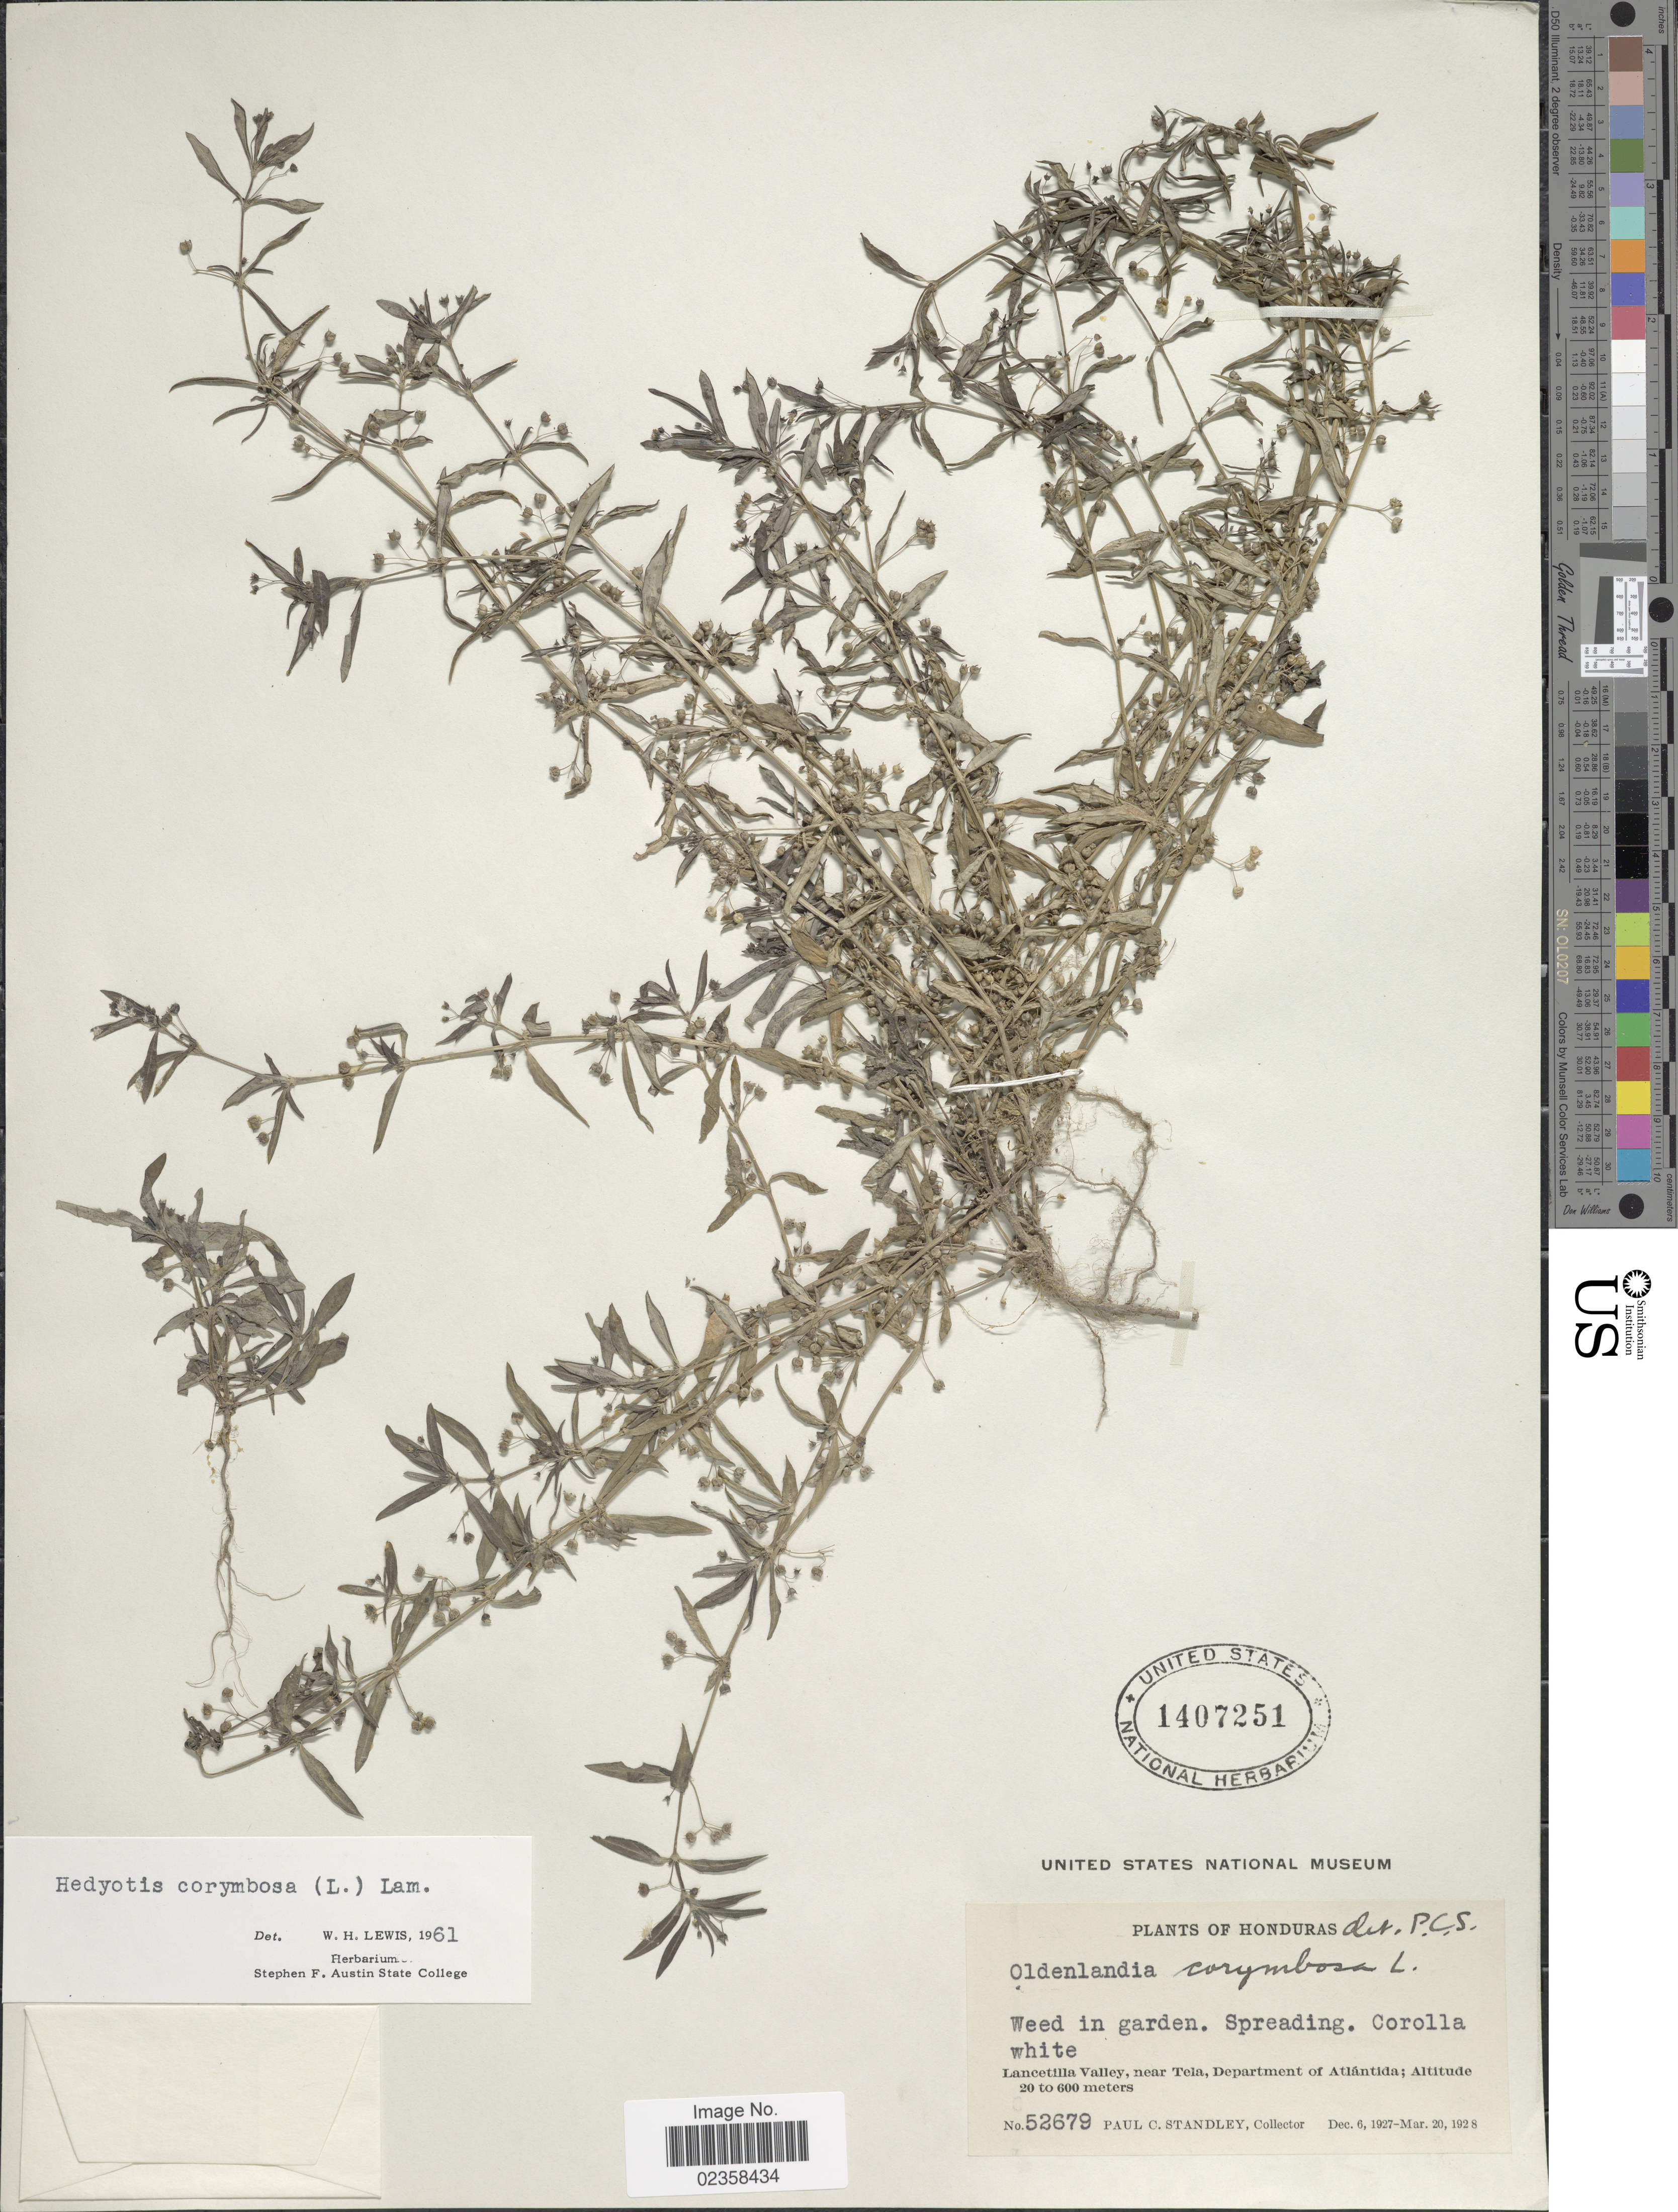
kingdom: Plantae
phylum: Tracheophyta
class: Magnoliopsida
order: Gentianales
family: Rubiaceae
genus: Oldenlandia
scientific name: Oldenlandia corymbosa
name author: L.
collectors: P. C. Standley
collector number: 52679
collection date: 1927-12-06/1928-03-20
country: Honduras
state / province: Atlántida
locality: Lancetilla Valley, near Tela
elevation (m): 20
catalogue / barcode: US 1407251